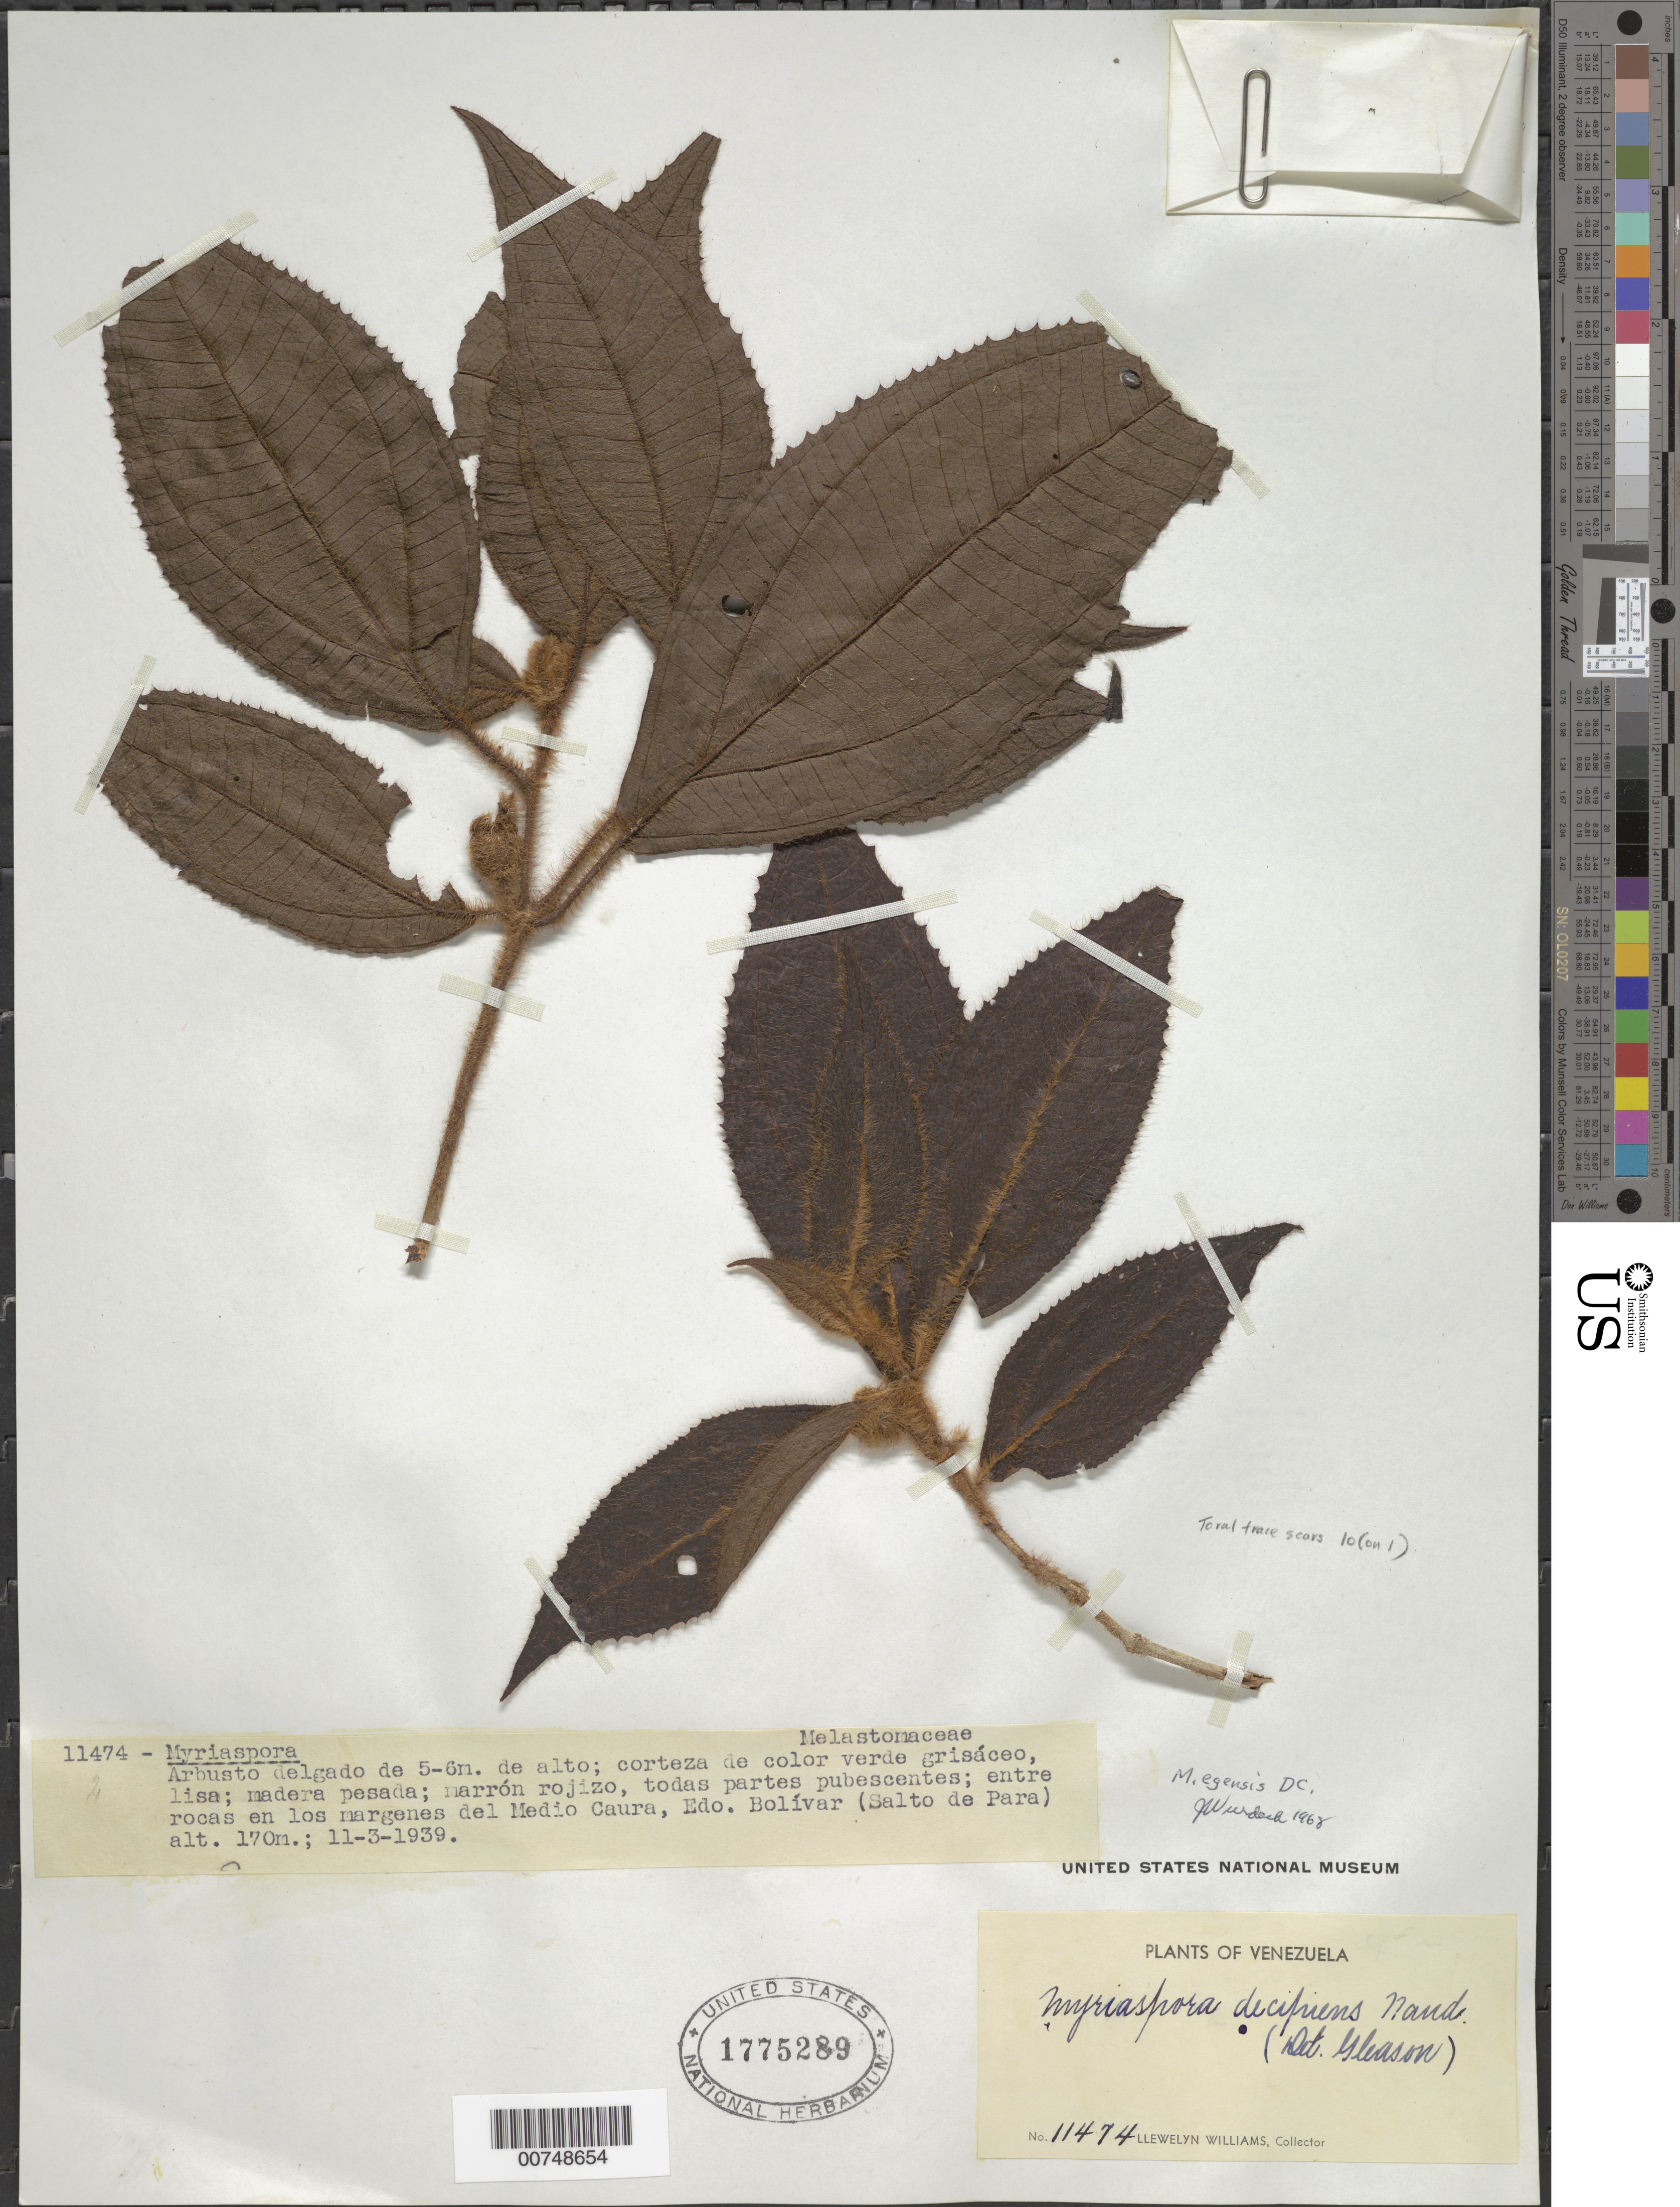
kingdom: Plantae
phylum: Tracheophyta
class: Magnoliopsida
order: Myrtales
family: Melastomataceae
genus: Bellucia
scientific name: Bellucia egensis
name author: (DC.) Penneys et al.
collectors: Ll. Williams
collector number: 11474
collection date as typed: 11-Mar-39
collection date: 1939-03-11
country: Venezuela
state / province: Bolívar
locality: Salto de Para, Medio Caura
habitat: Entre rocas en los bancos del Medio Caura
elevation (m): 170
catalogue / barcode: US 1775289